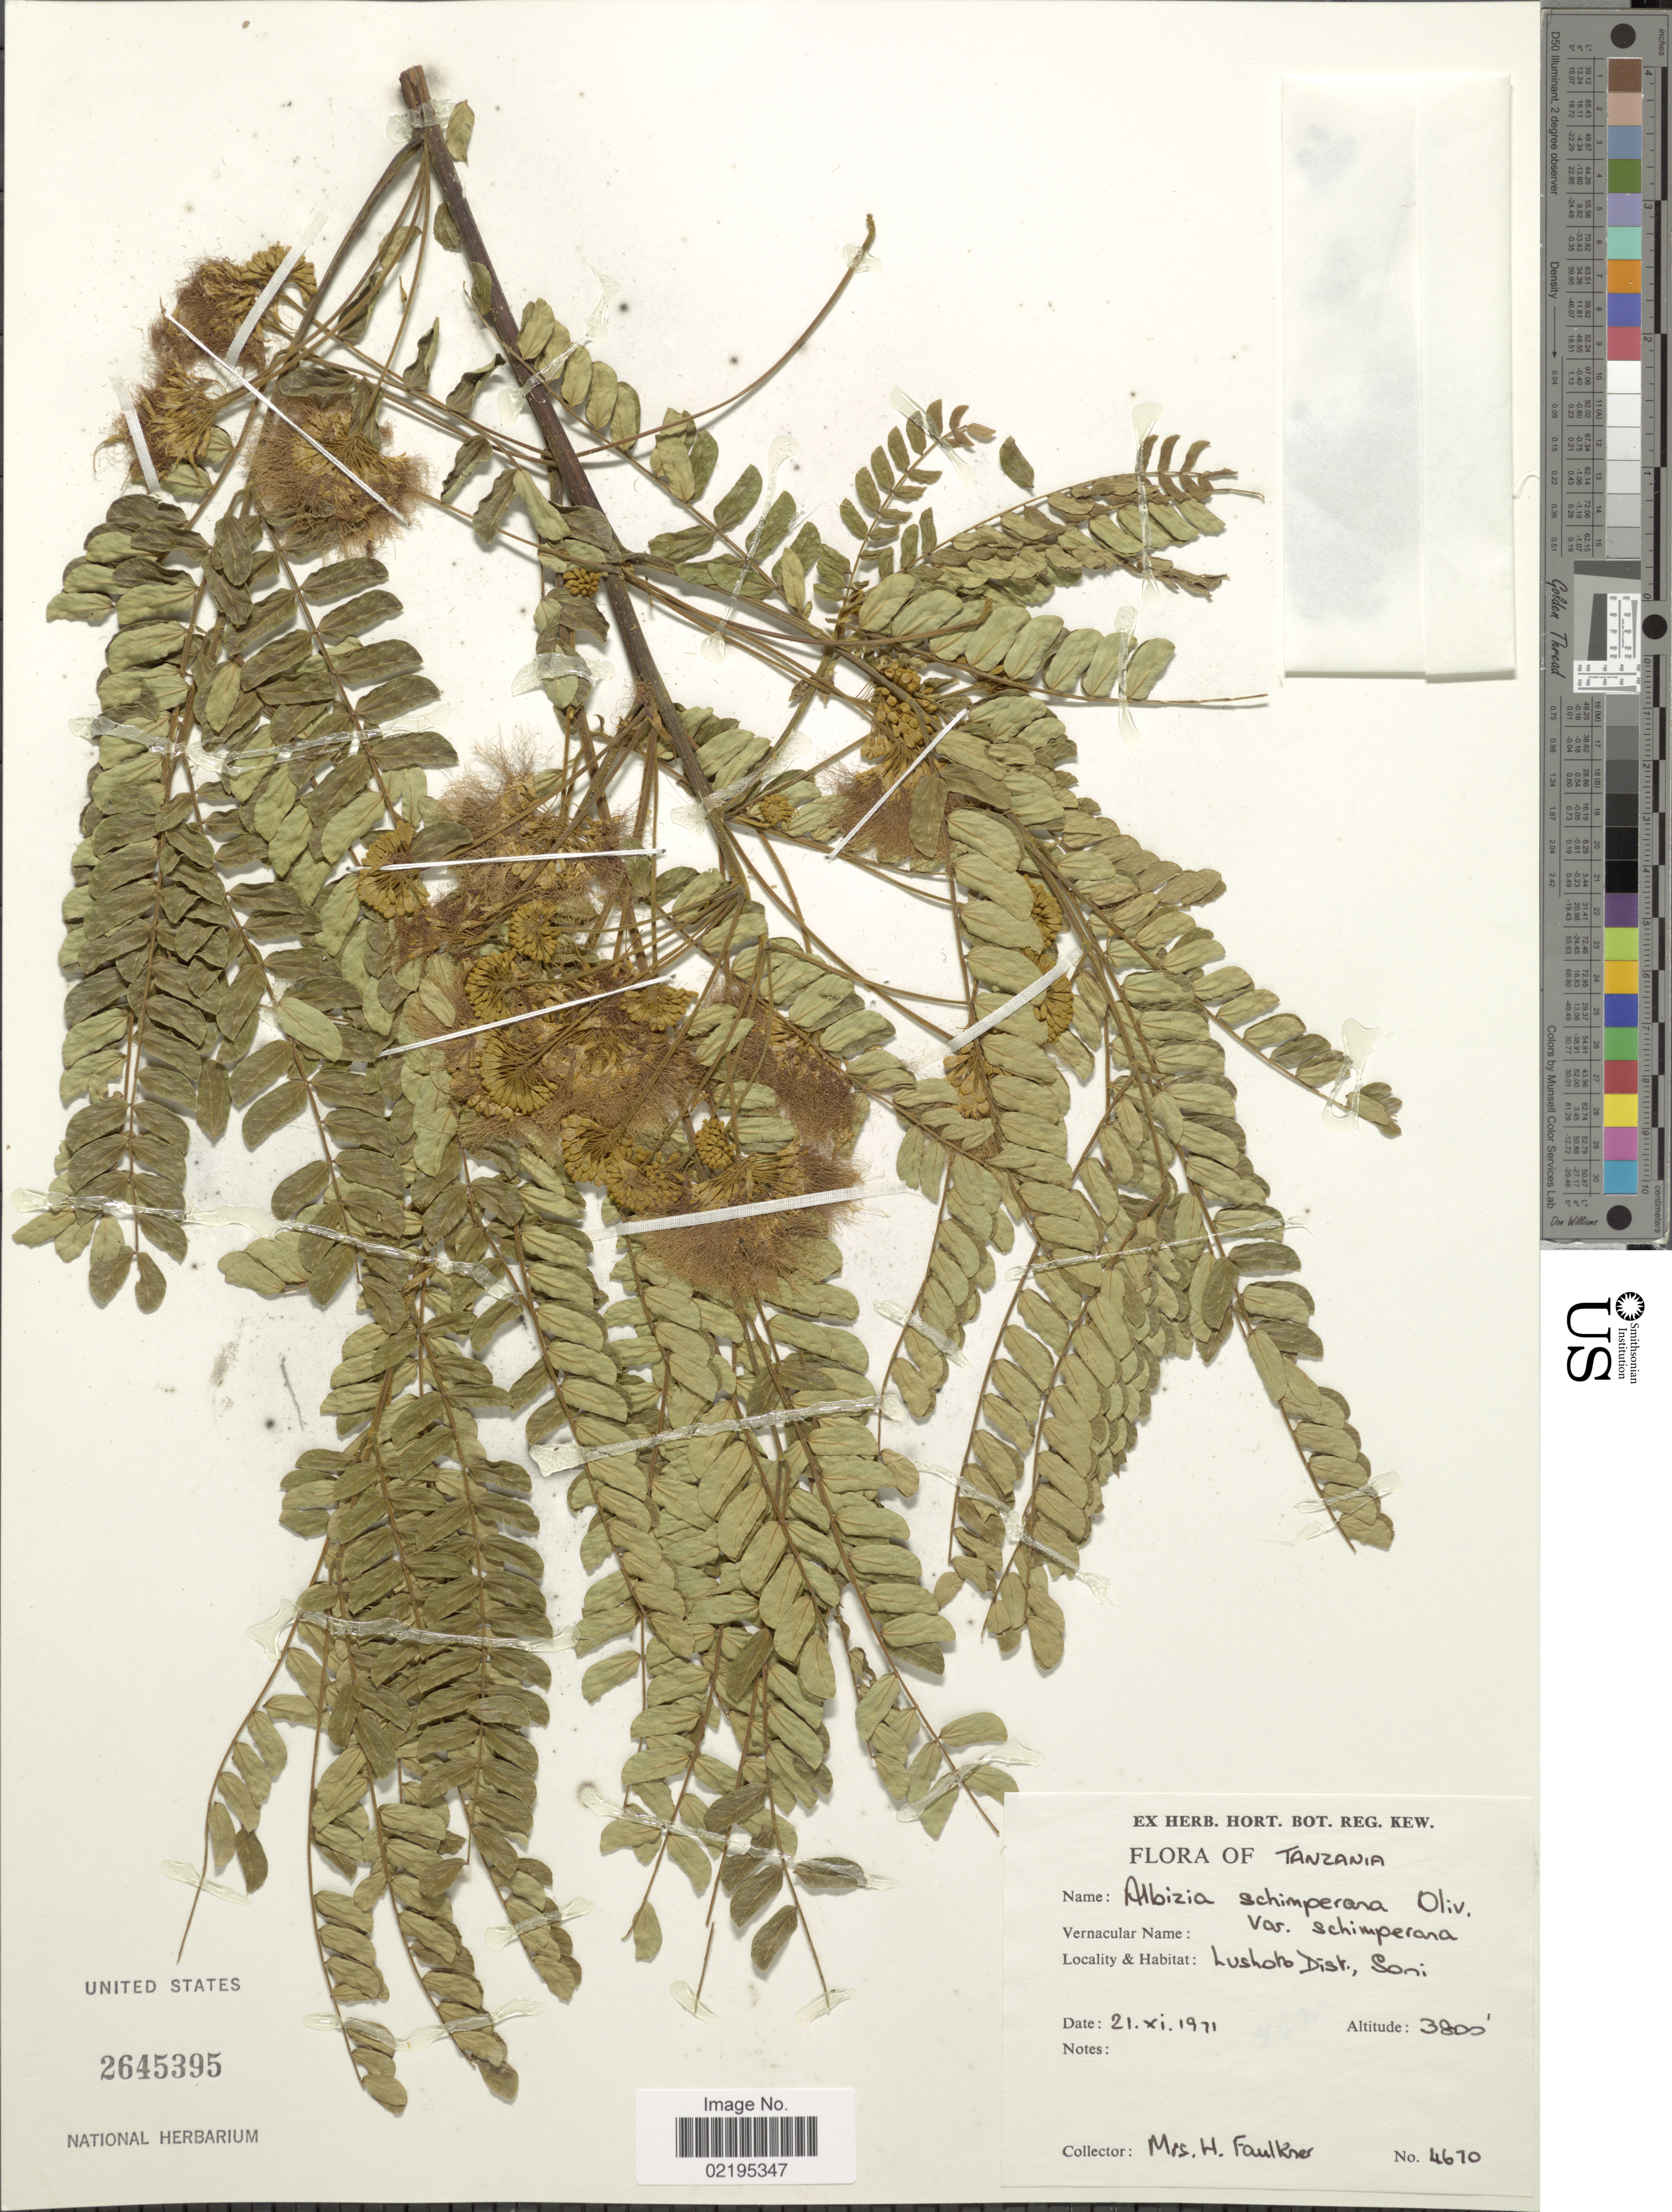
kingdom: Plantae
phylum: Tracheophyta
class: Magnoliopsida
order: Fabales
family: Fabaceae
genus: Albizia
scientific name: Albizia schimperiana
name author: Oliv.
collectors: H. Faulkner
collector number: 4670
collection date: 1971-11-21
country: Tanzania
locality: Lushoro Distr. Soni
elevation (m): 1158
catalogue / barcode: US 2645395